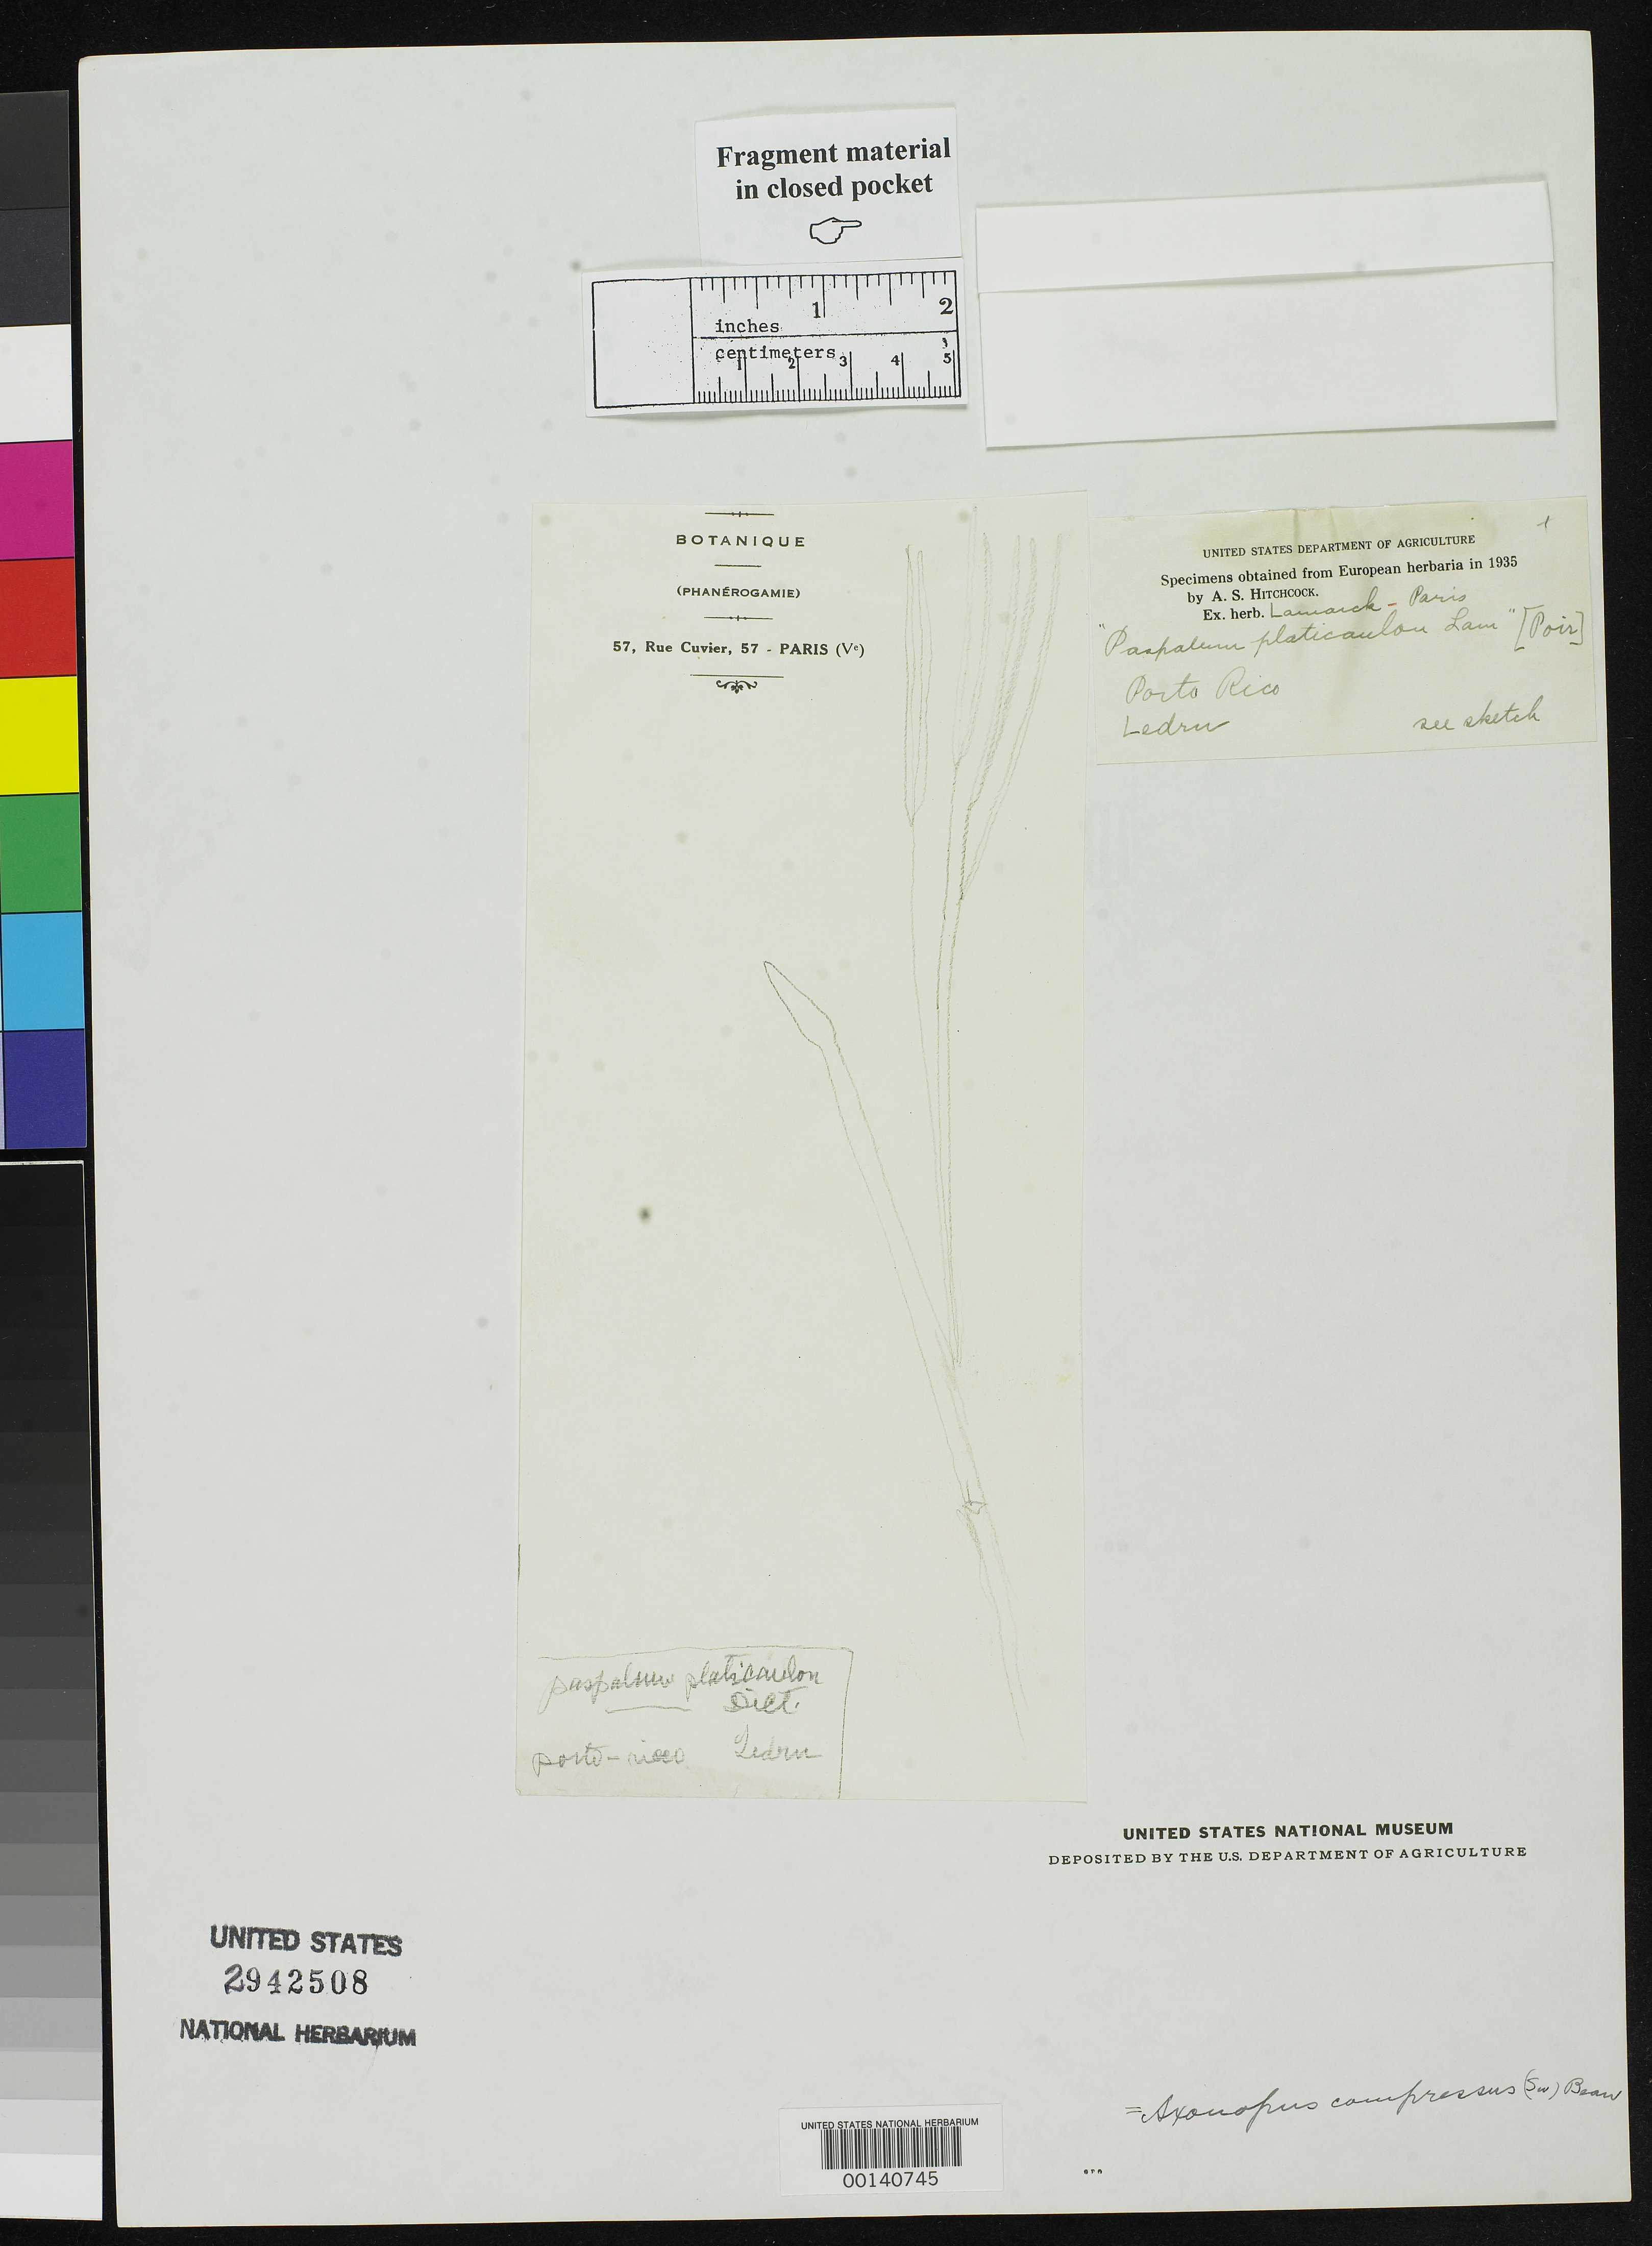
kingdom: Plantae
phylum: Tracheophyta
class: Liliopsida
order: Poales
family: Poaceae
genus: Paspalum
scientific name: Paspalum platicaulon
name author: Poir. in Lam.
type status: Type Fragment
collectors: A. Le Dru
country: Puerto Rico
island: Greater Antilles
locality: Sierra de Naguabo ad Rio Blanco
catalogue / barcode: US 2942508